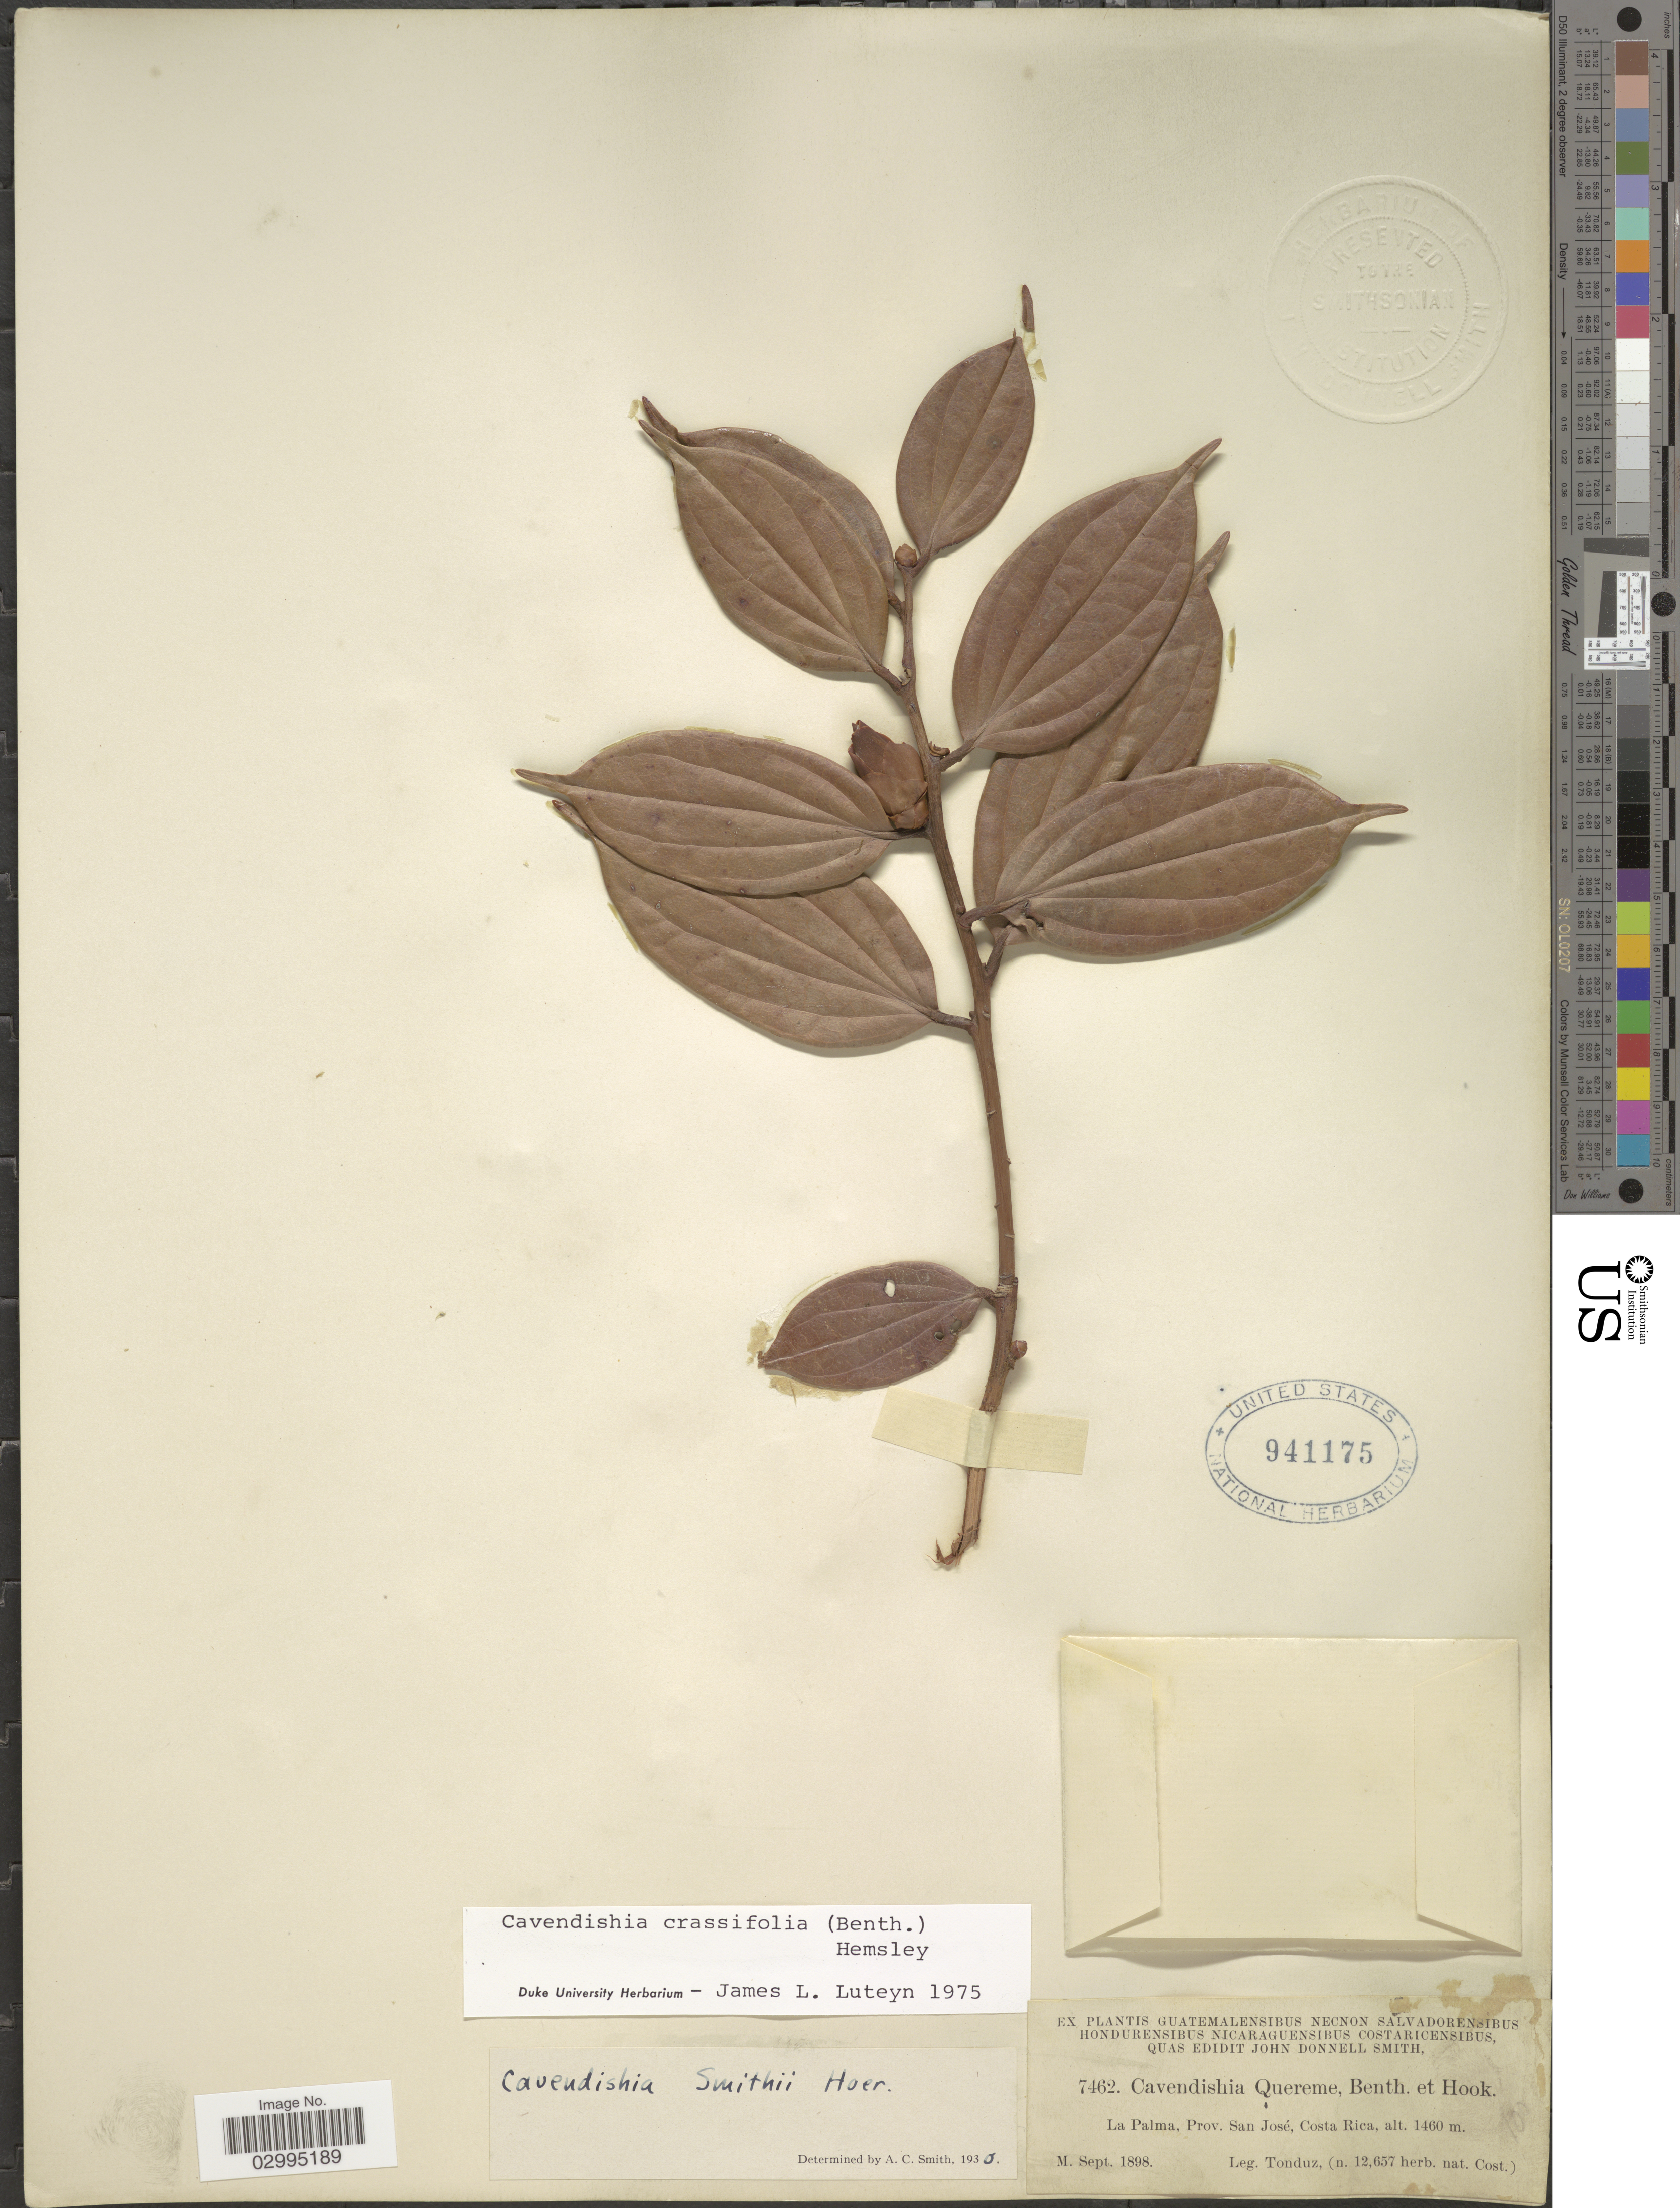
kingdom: Plantae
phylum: Tracheophyta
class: Magnoliopsida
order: Ericales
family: Ericaceae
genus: Cavendishia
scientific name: Cavendishia crassifolia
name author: (Benth.) Hemsl.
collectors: Tonduz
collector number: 7462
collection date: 1898-09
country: Costa Rica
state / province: San José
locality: La Palma, Prov. San José.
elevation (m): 1460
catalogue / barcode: US 941175